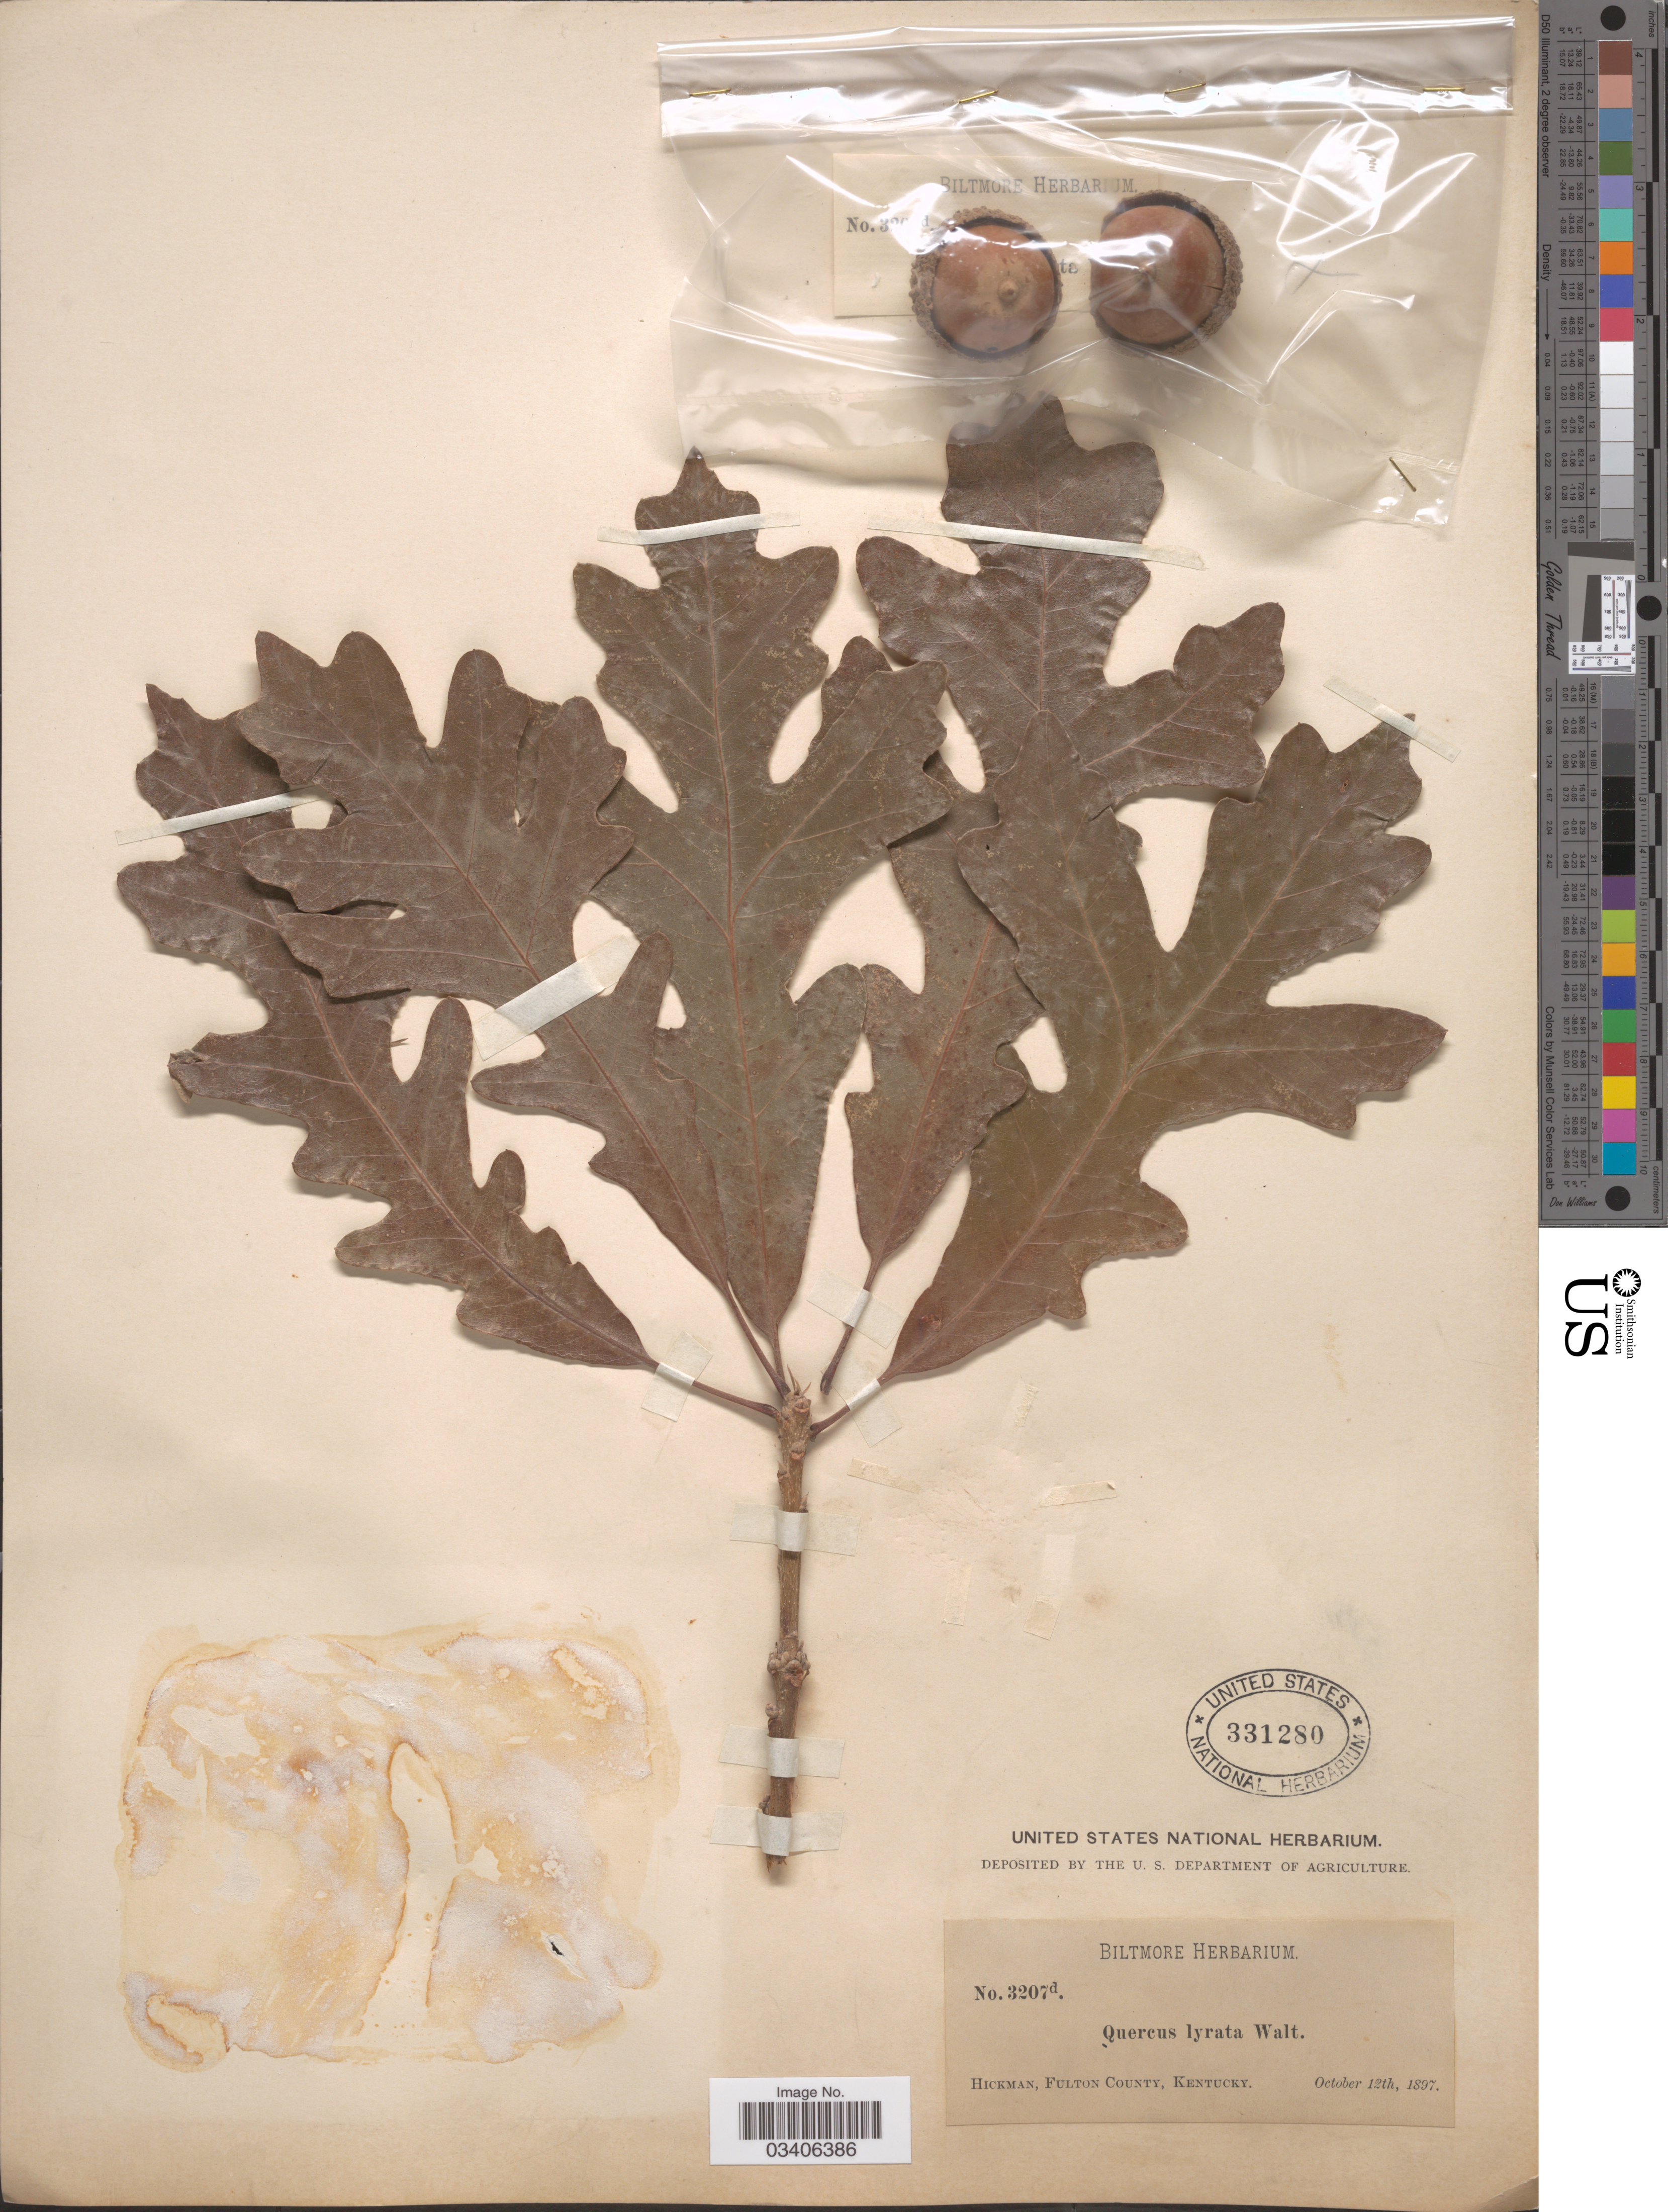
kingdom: Plantae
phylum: Tracheophyta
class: Magnoliopsida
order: Fagales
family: Fagaceae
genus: Quercus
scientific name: Quercus lyrata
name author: Walter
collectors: ex herb. Biltmore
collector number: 3207d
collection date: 1897-10-12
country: United States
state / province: Kentucky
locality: Hickman, Fulton County.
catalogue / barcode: US 331280